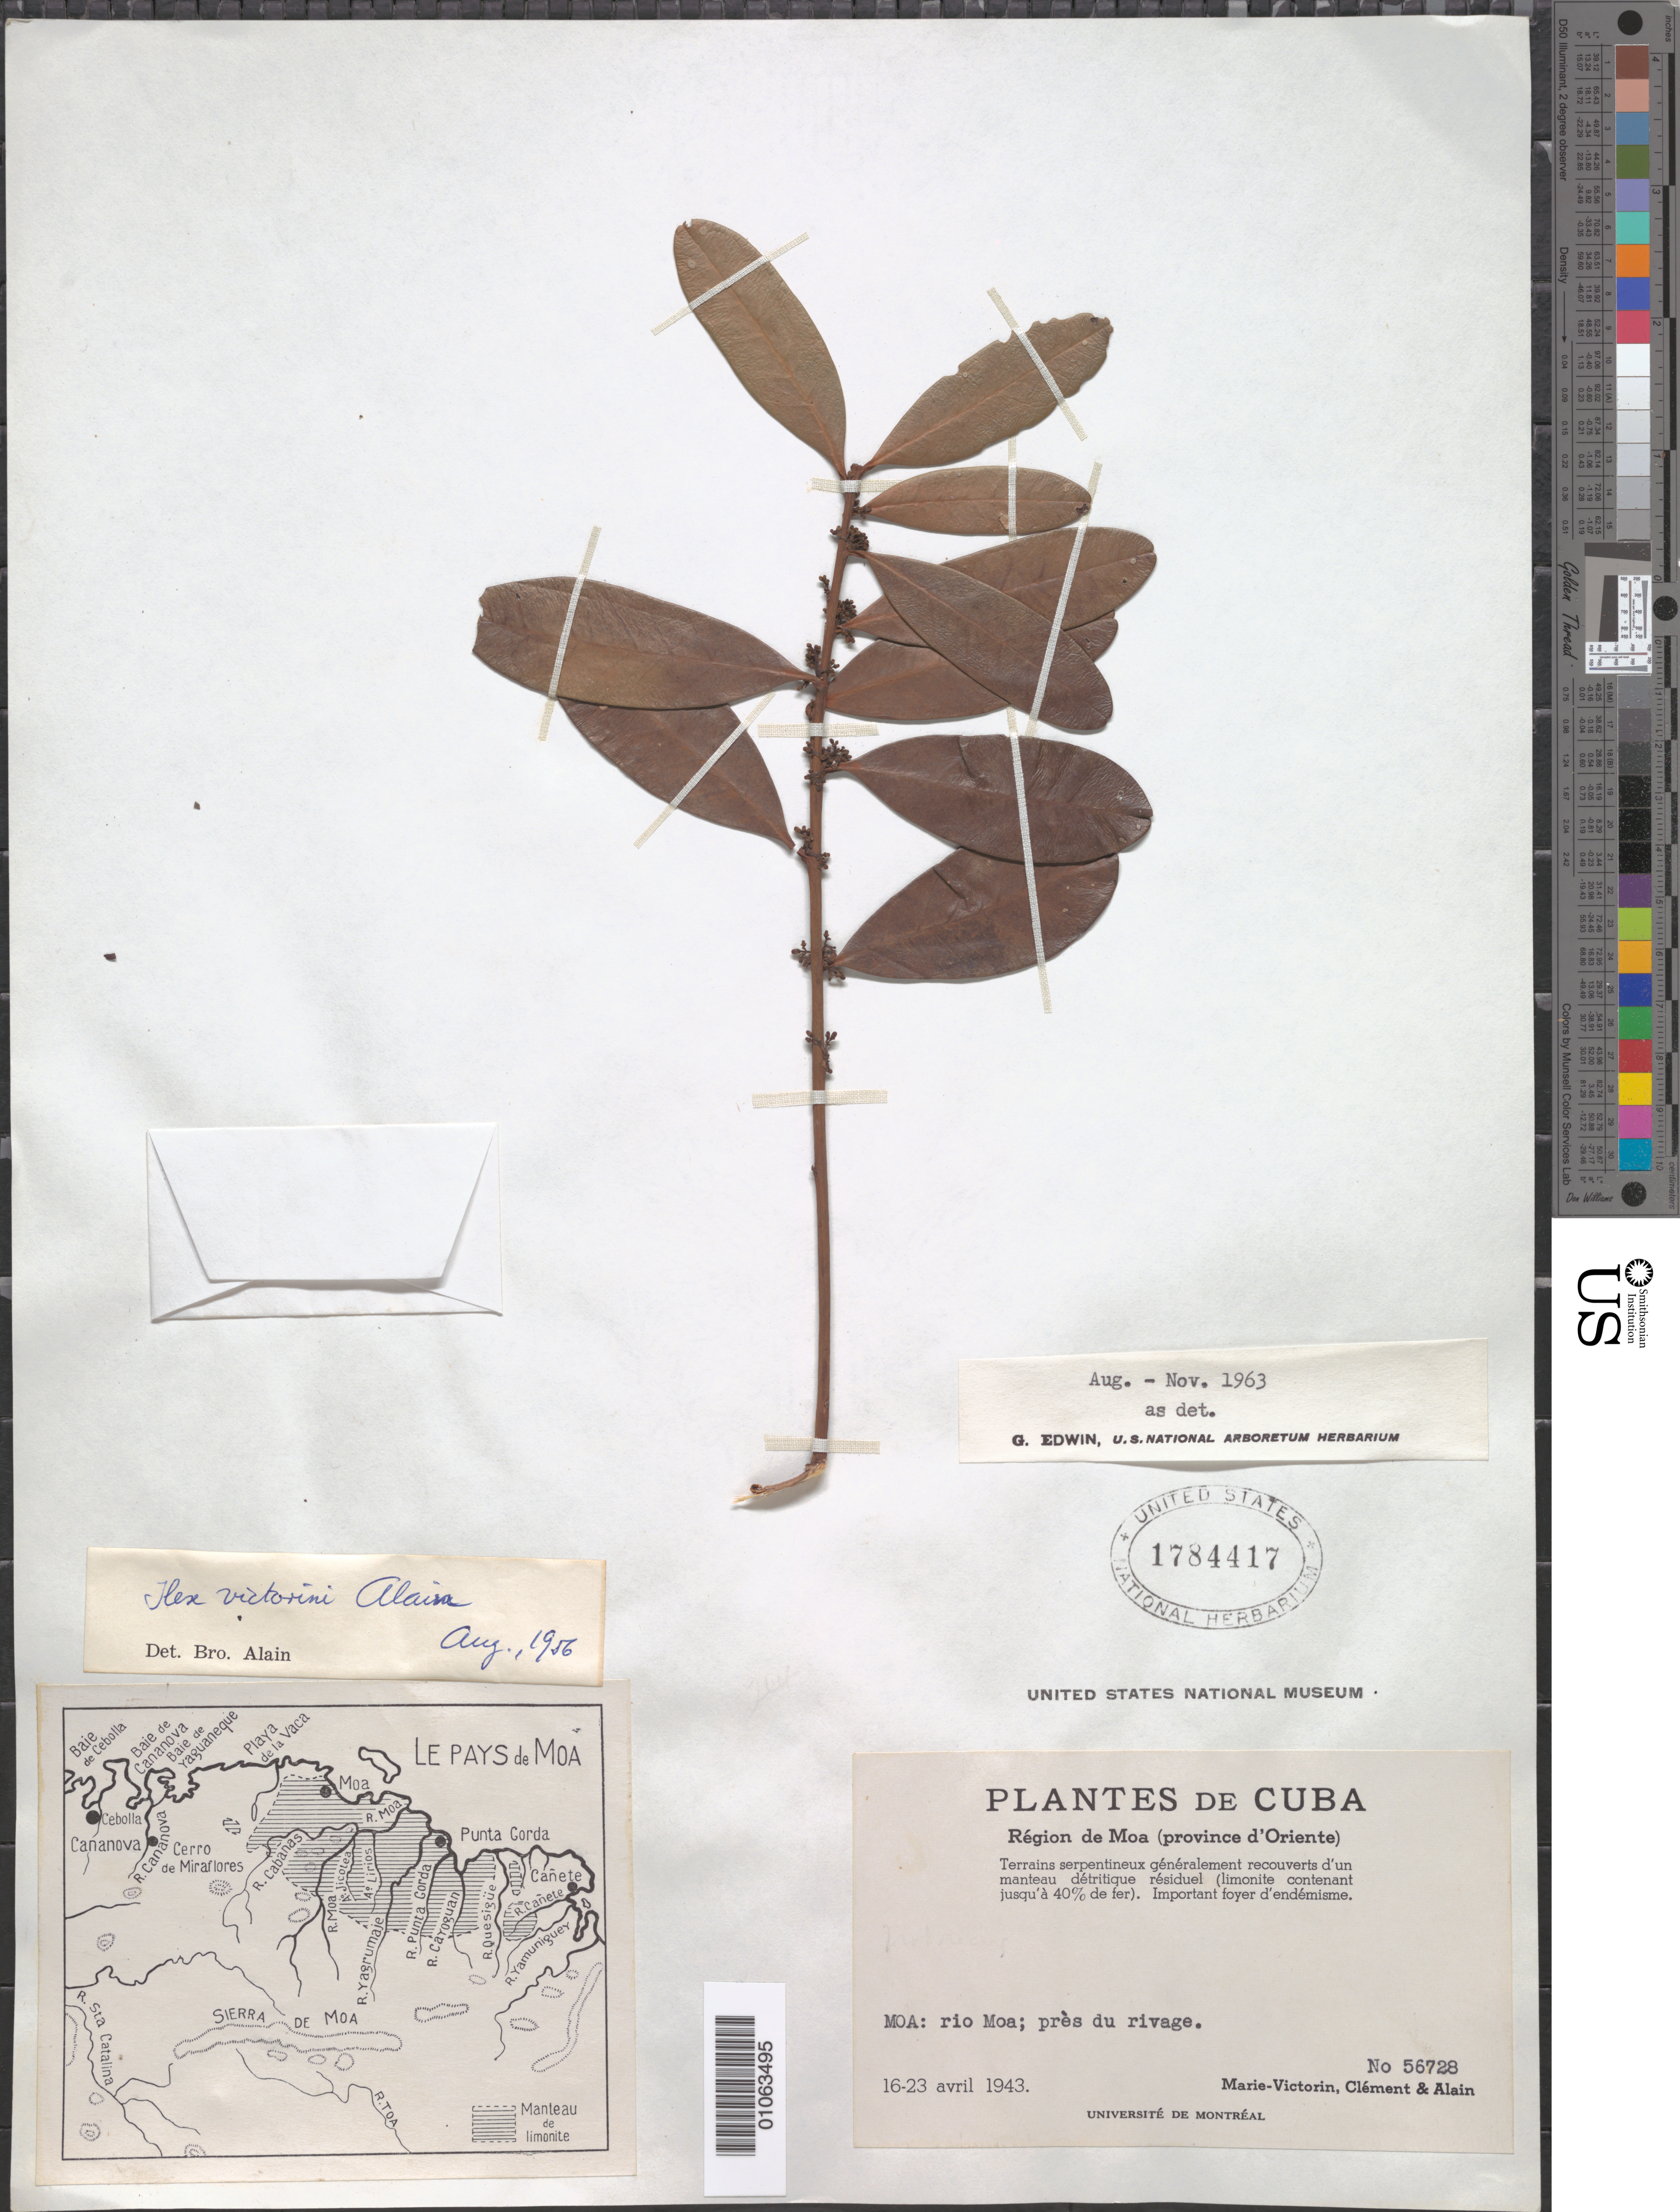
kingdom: Plantae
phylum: Tracheophyta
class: Magnoliopsida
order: Aquifoliales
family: Aquifoliaceae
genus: Ilex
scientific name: Ilex victorini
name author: Alain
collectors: Fr. Marie-Victorin, B. Clement & A. H. Liogier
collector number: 56728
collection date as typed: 16 Apr 1943 to 23 Apr 1943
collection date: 1943-04-16/1943-04-23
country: Cuba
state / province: Holguín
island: Cuba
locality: Moa: rio Moa, pres du rivage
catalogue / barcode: US 1784417